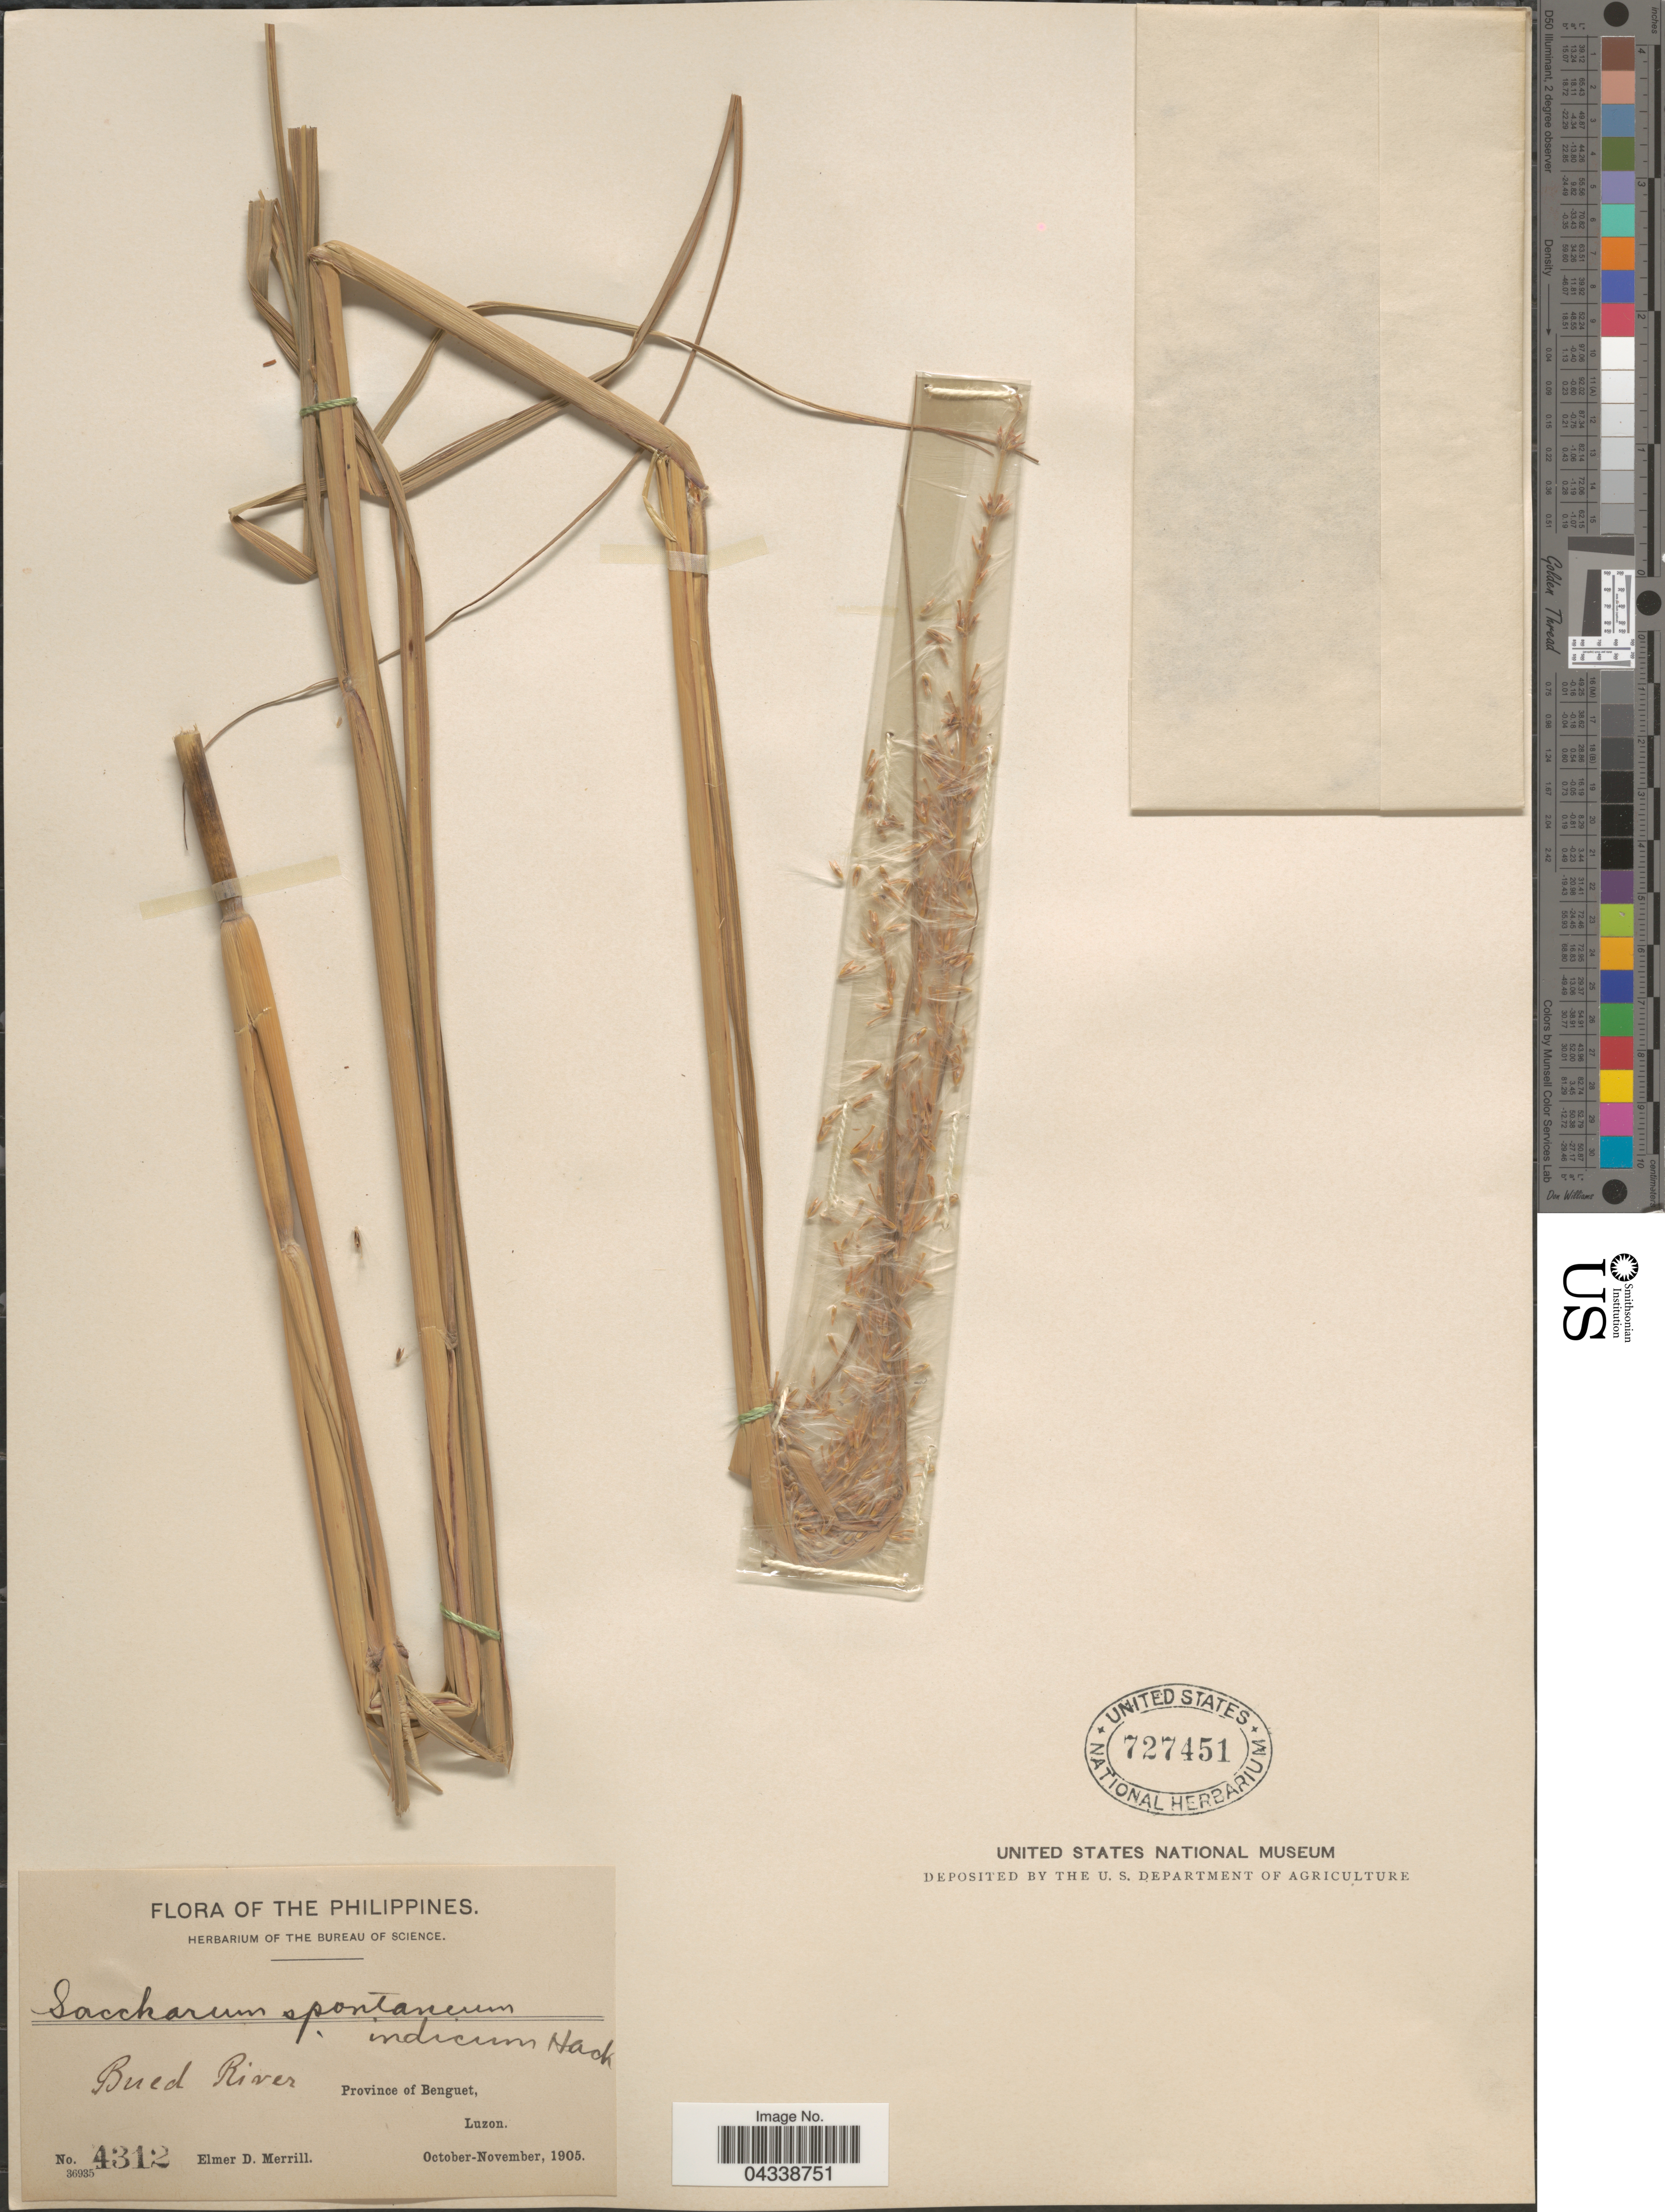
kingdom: Plantae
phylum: Tracheophyta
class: Liliopsida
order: Poales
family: Poaceae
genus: Saccharum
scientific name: Saccharum spontaneum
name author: L.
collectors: E. D. Merrill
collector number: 4312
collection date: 1905-10/1905-11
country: Philippines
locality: Bued River. Province of Benguet, Luzon.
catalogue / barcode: US 727451